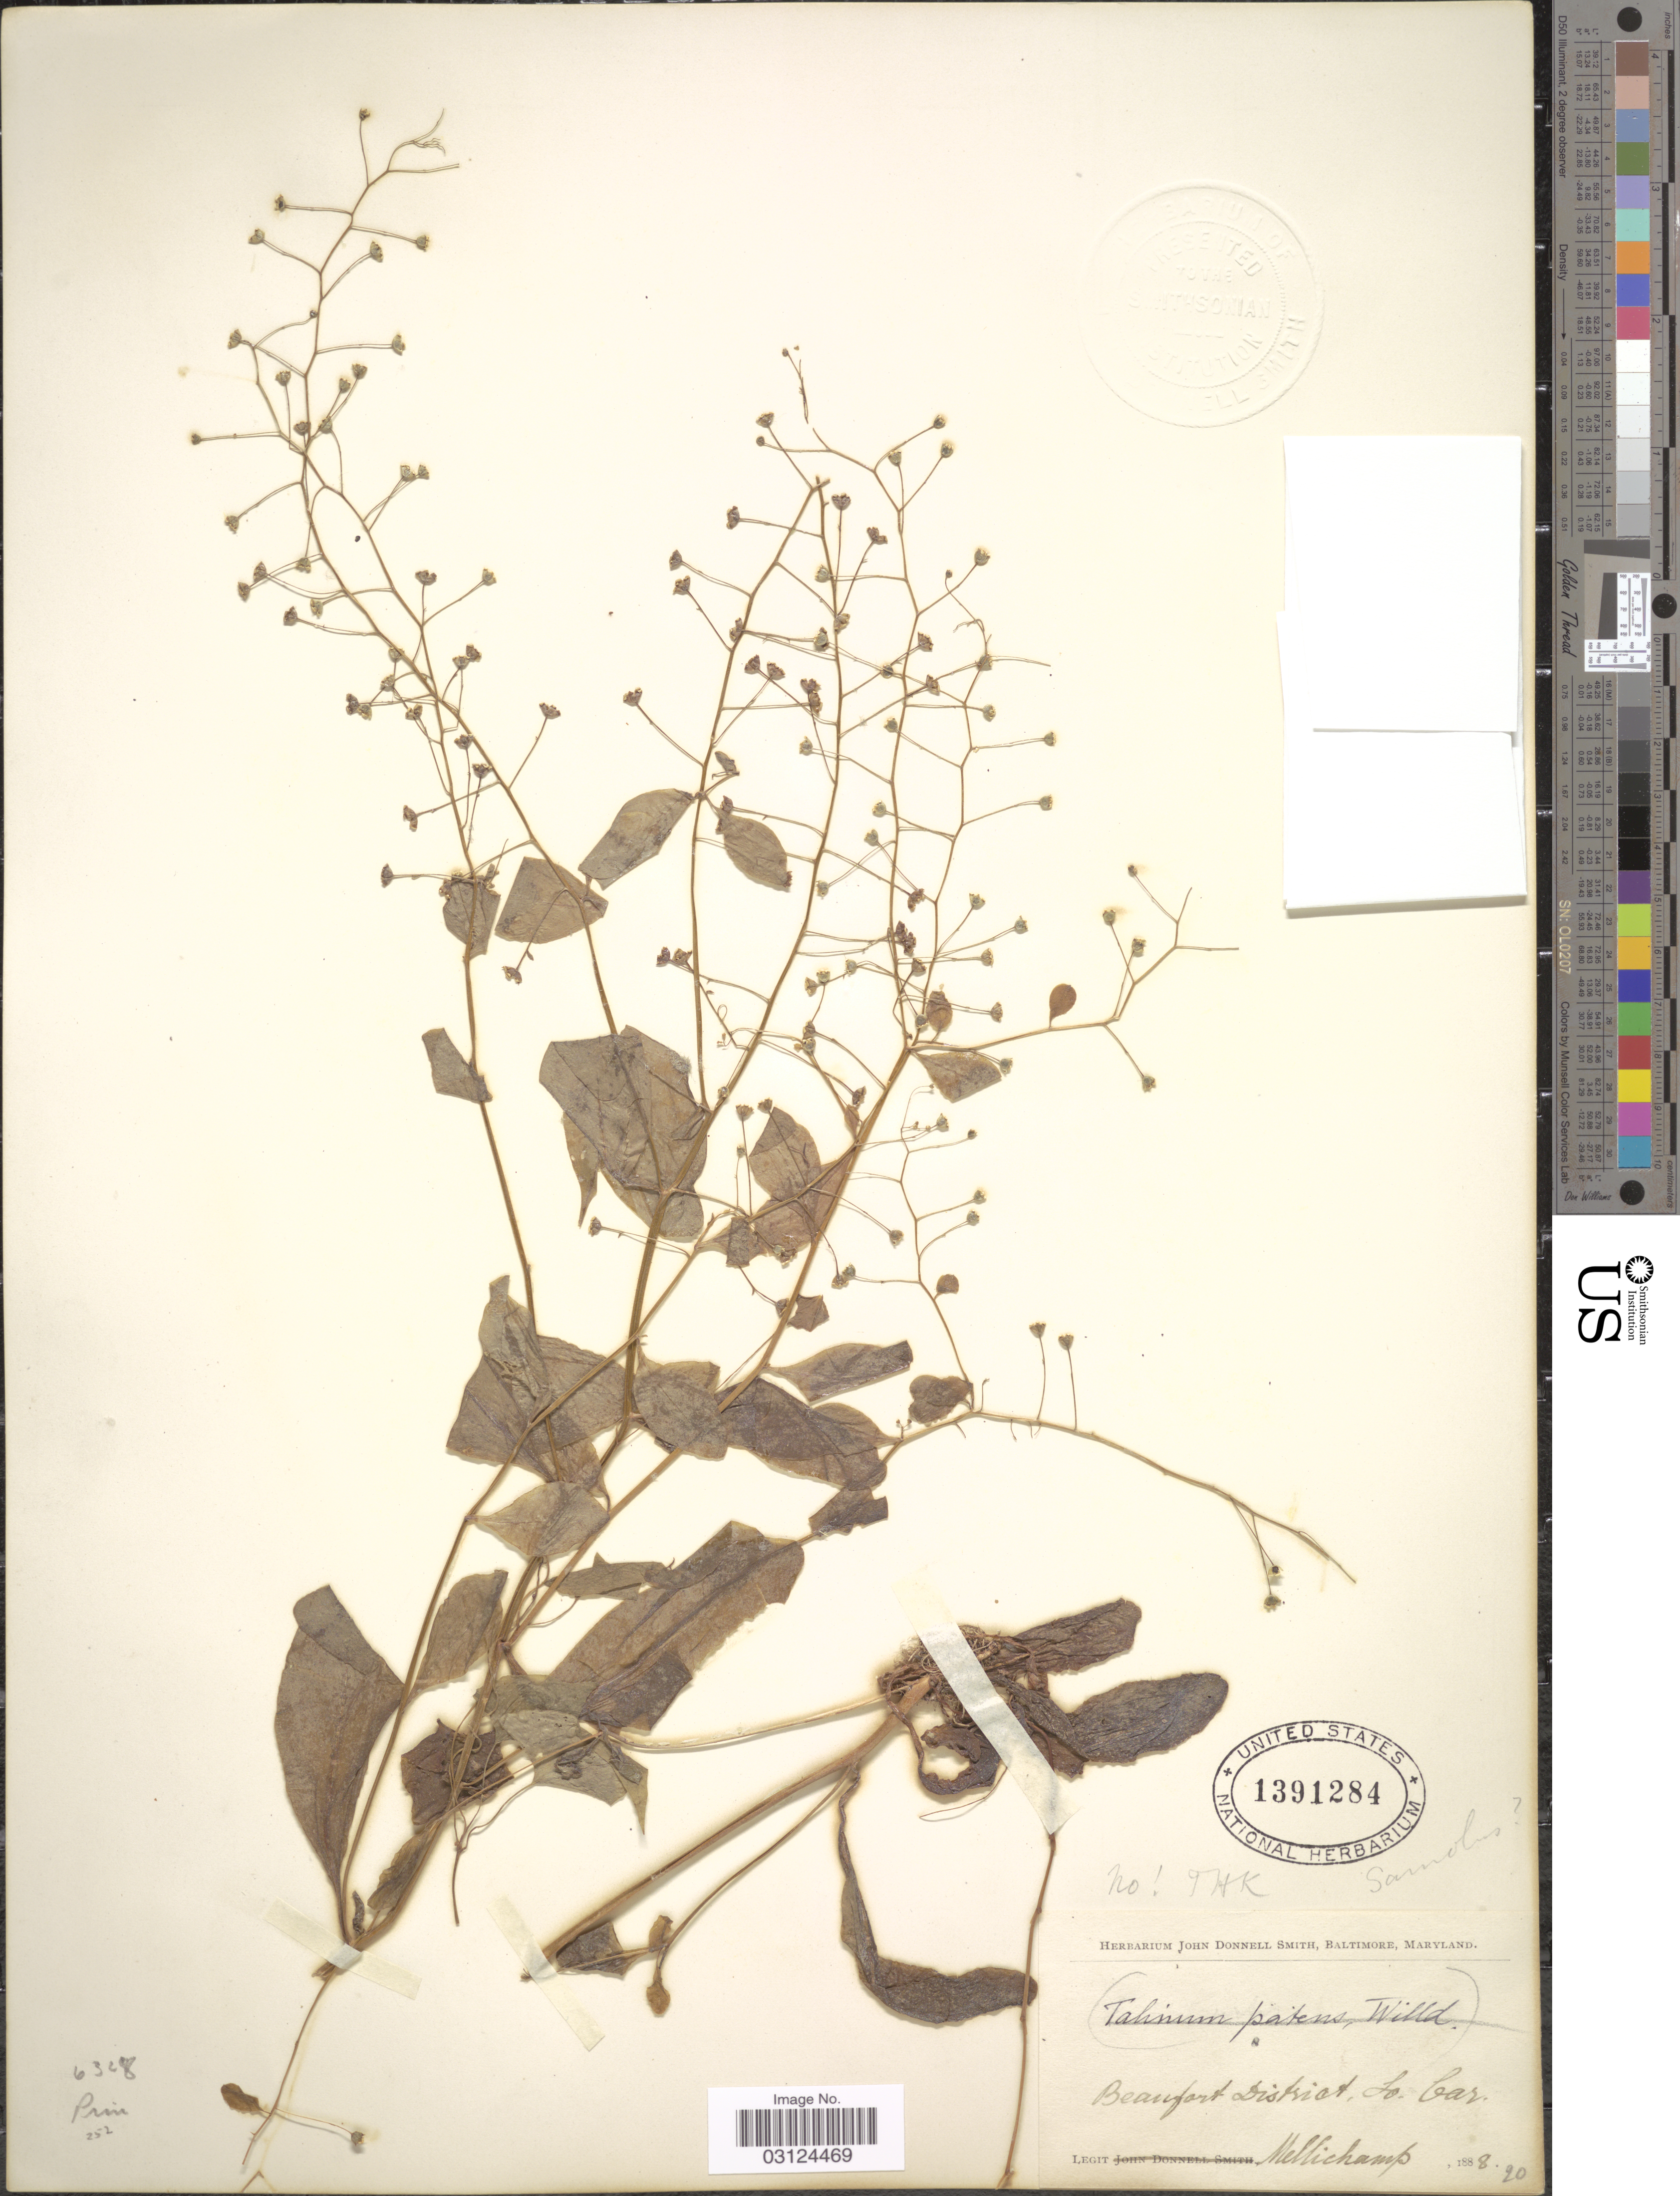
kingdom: Plantae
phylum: Tracheophyta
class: Magnoliopsida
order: Ericales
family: Primulaceae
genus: Samolus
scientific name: Samolus parviflorus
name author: Raf.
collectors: -. Mellichamp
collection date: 1888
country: United States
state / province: South Carolina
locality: Beaufort District.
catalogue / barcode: US 1391284